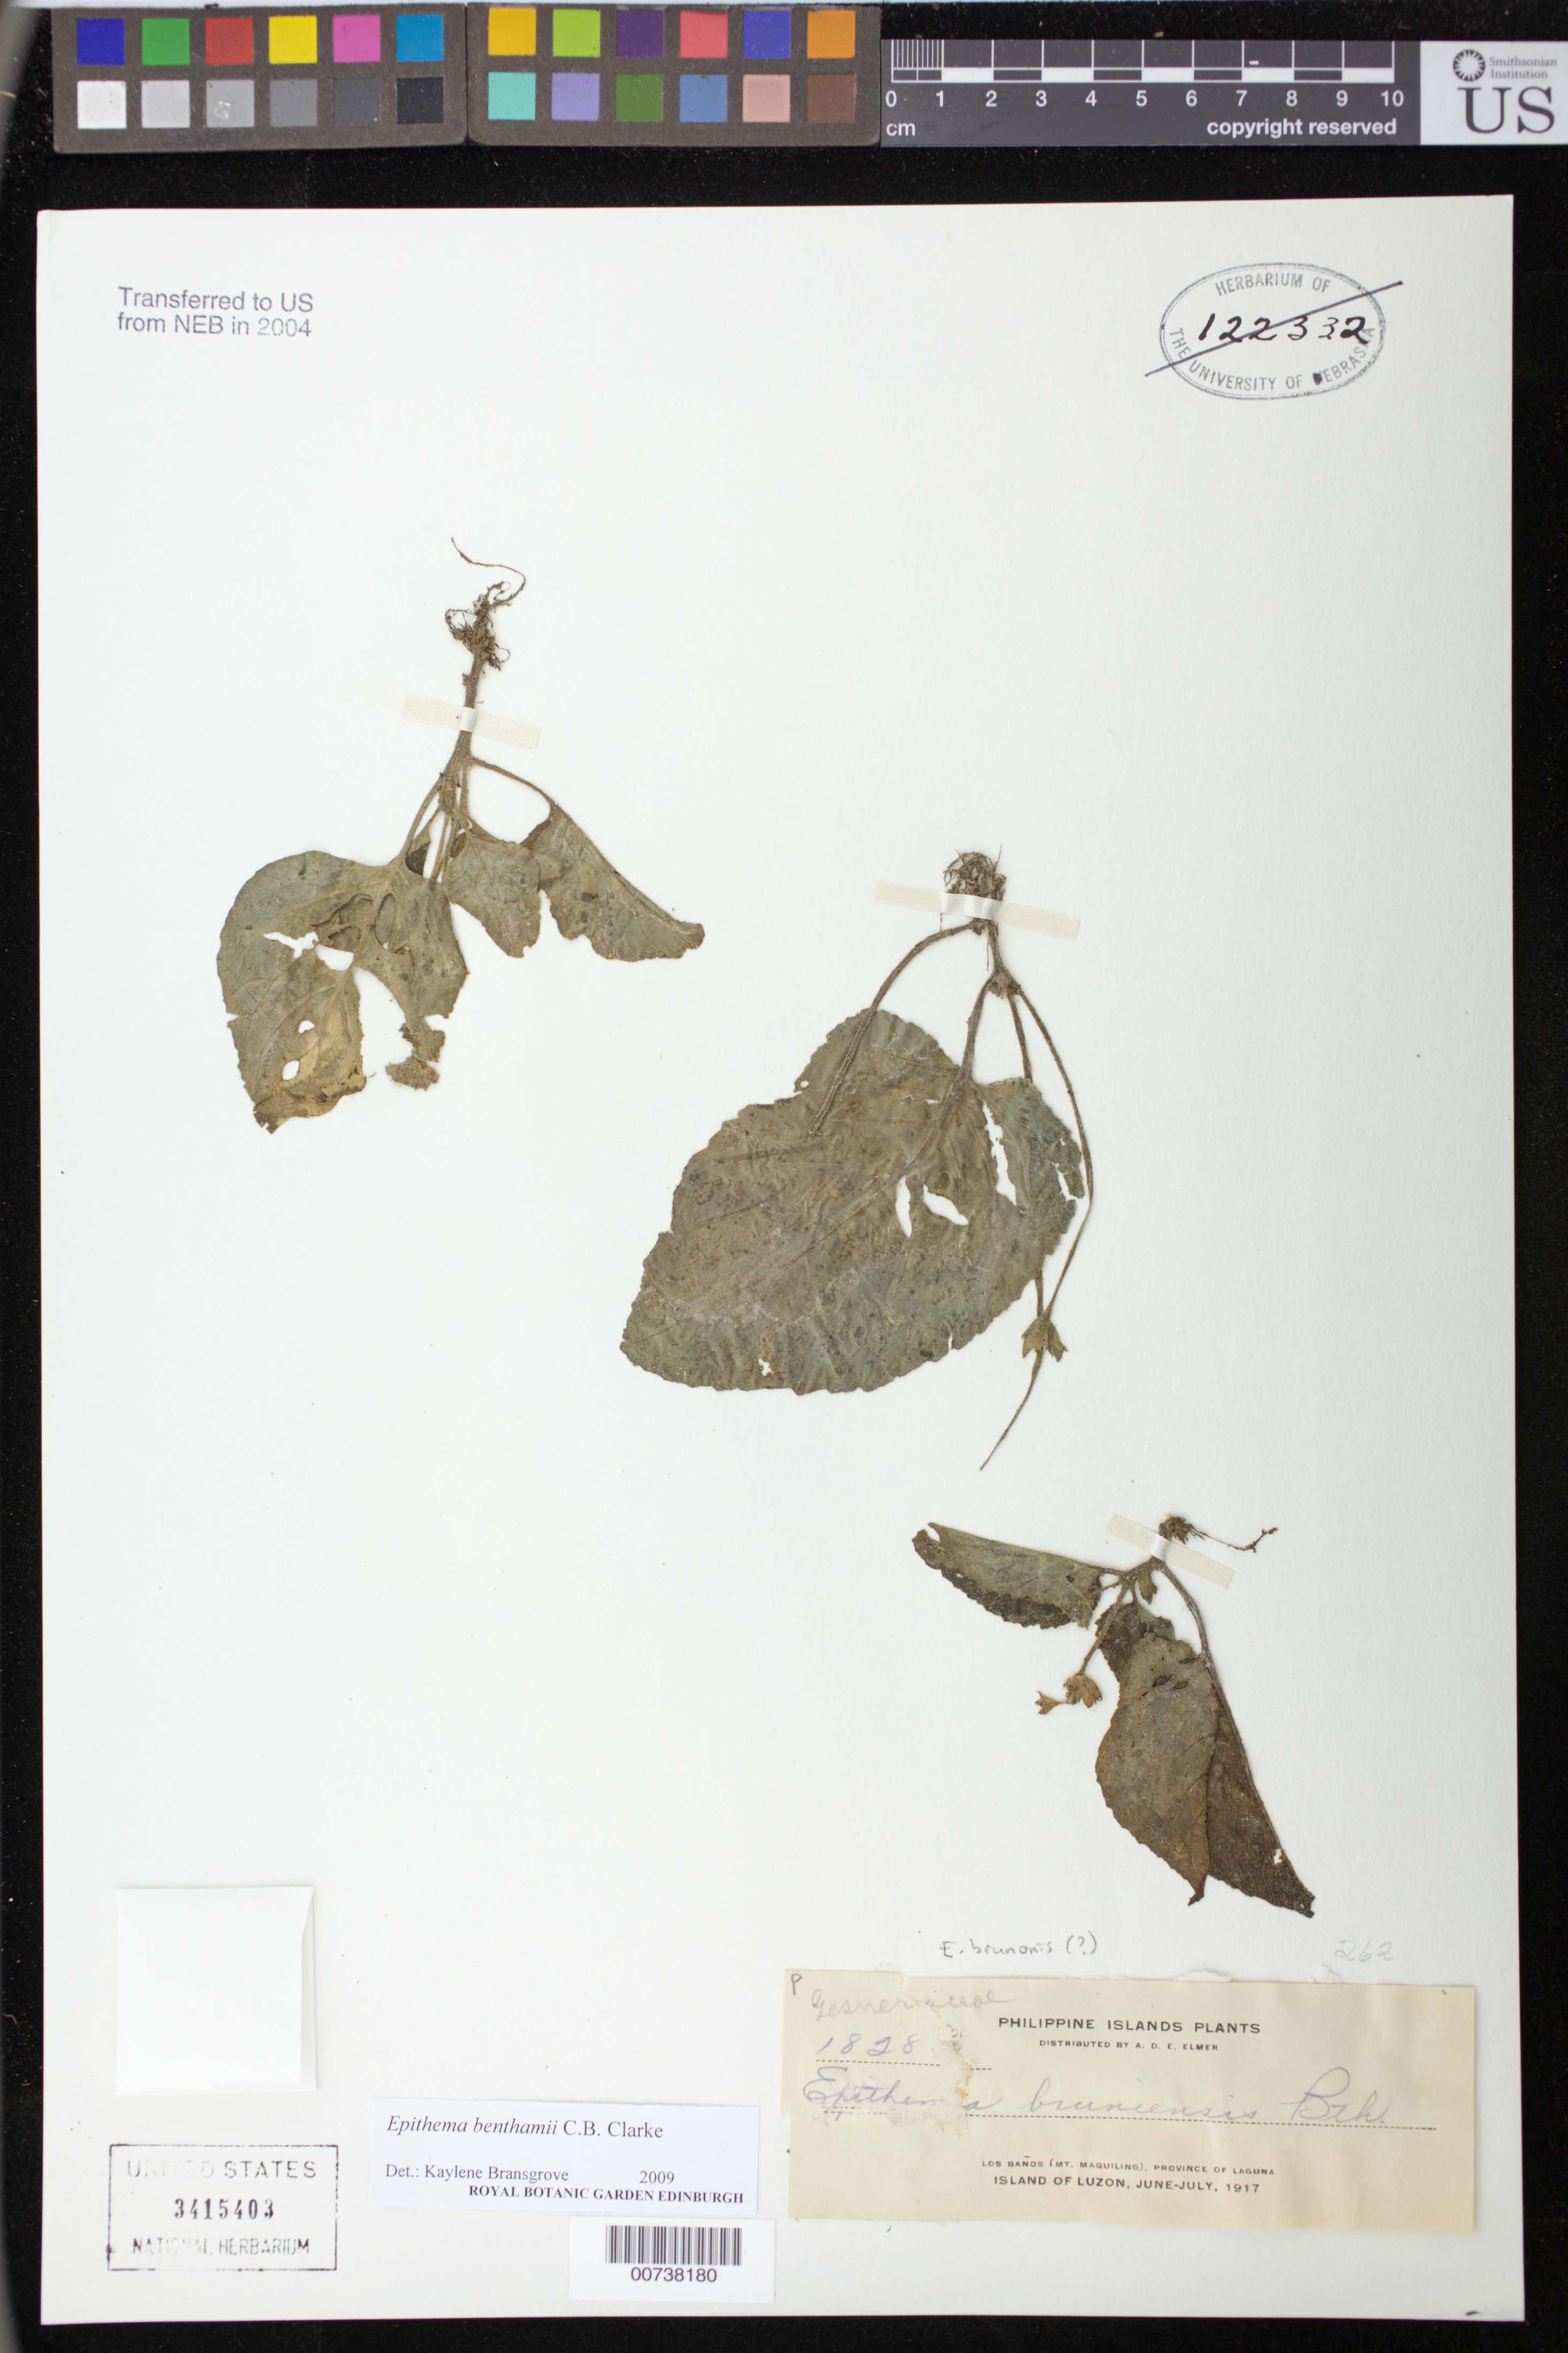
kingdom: Plantae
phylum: Tracheophyta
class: Magnoliopsida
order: Lamiales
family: Gesneriaceae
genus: Epithema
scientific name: Epithema benthamii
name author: C.B. Clarke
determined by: Bransgrove, Kaylene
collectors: A. D. E. Elmer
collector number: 18283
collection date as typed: Jun-Jul 1917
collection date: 1917-06/1917-07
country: Philippines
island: Luzon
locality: Los Baños (Mt. Maquiling), Province of Laguna, Island of Luzon.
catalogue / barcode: US 3415403